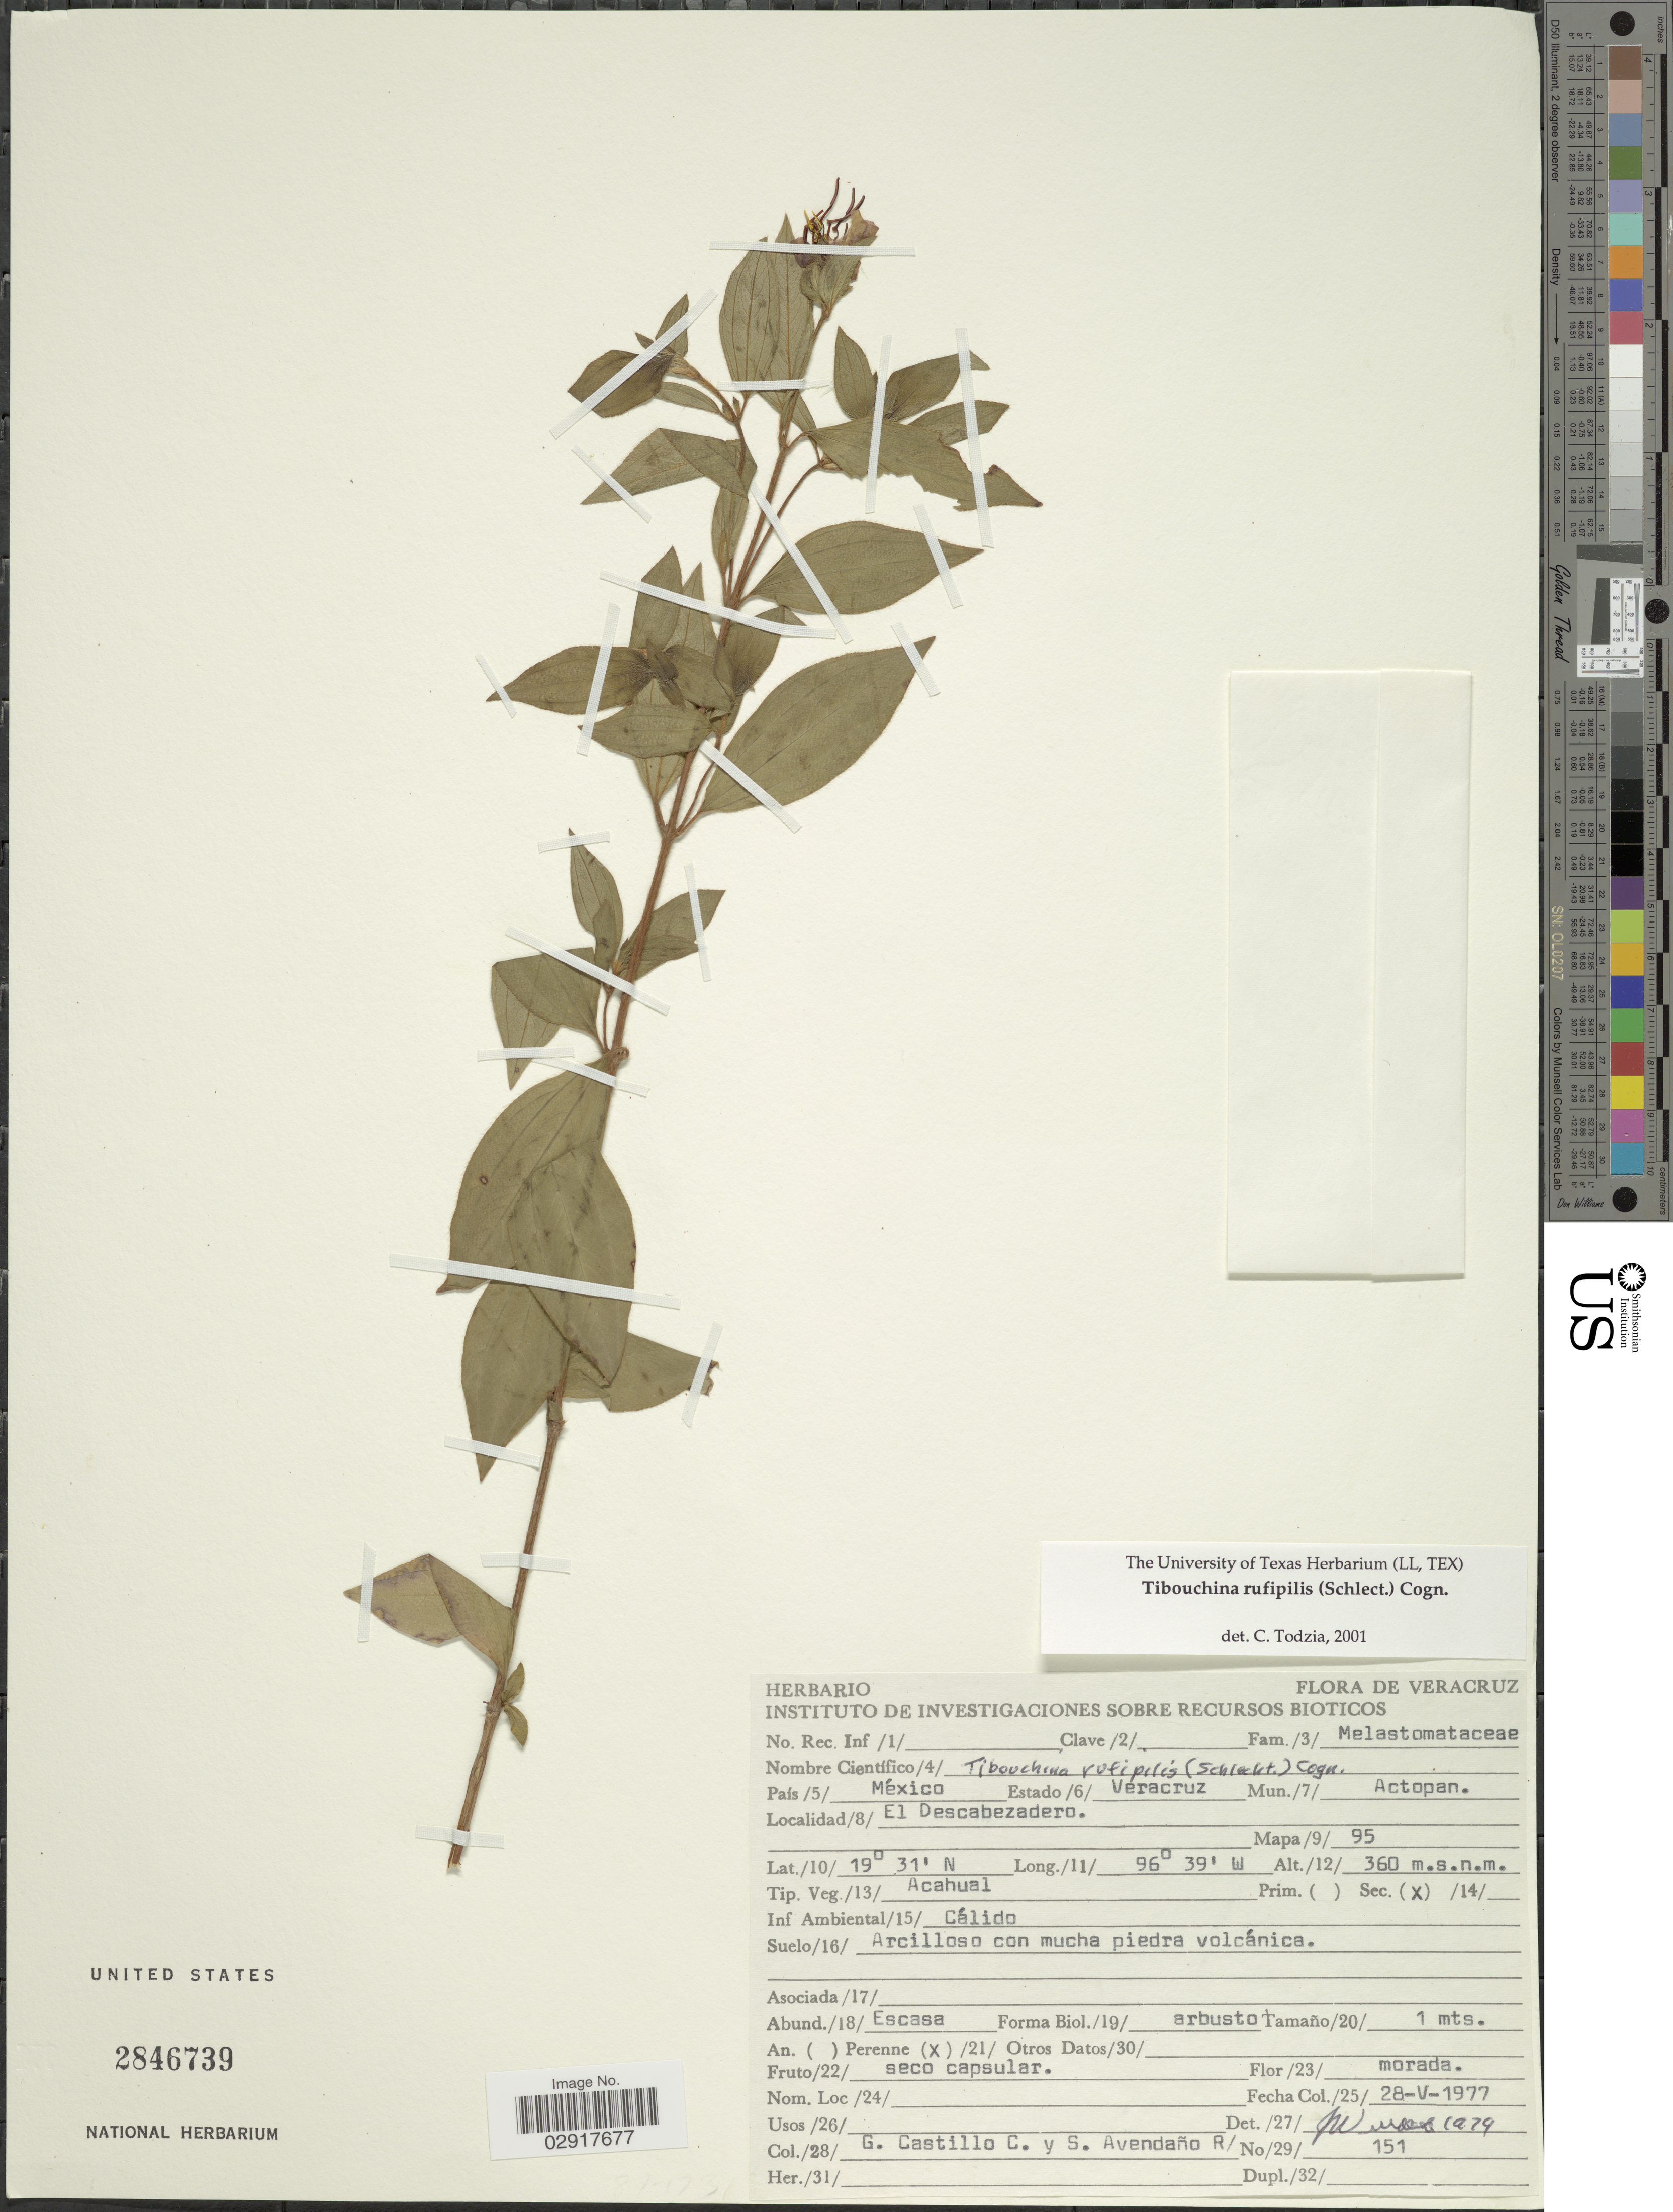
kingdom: Plantae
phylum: Tracheophyta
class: Magnoliopsida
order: Myrtales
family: Melastomataceae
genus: Chaetogastra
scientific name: Chaetogastra rufipilis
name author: (Schltdl.) Walp.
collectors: G. Castillo C. & S. Avendano R.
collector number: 151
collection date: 1977-05-28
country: Mexico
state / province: Veracruz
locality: Veracruz. Estado Veracruz. Mun. Actopan. El Descabezadero.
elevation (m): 360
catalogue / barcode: US 2846739